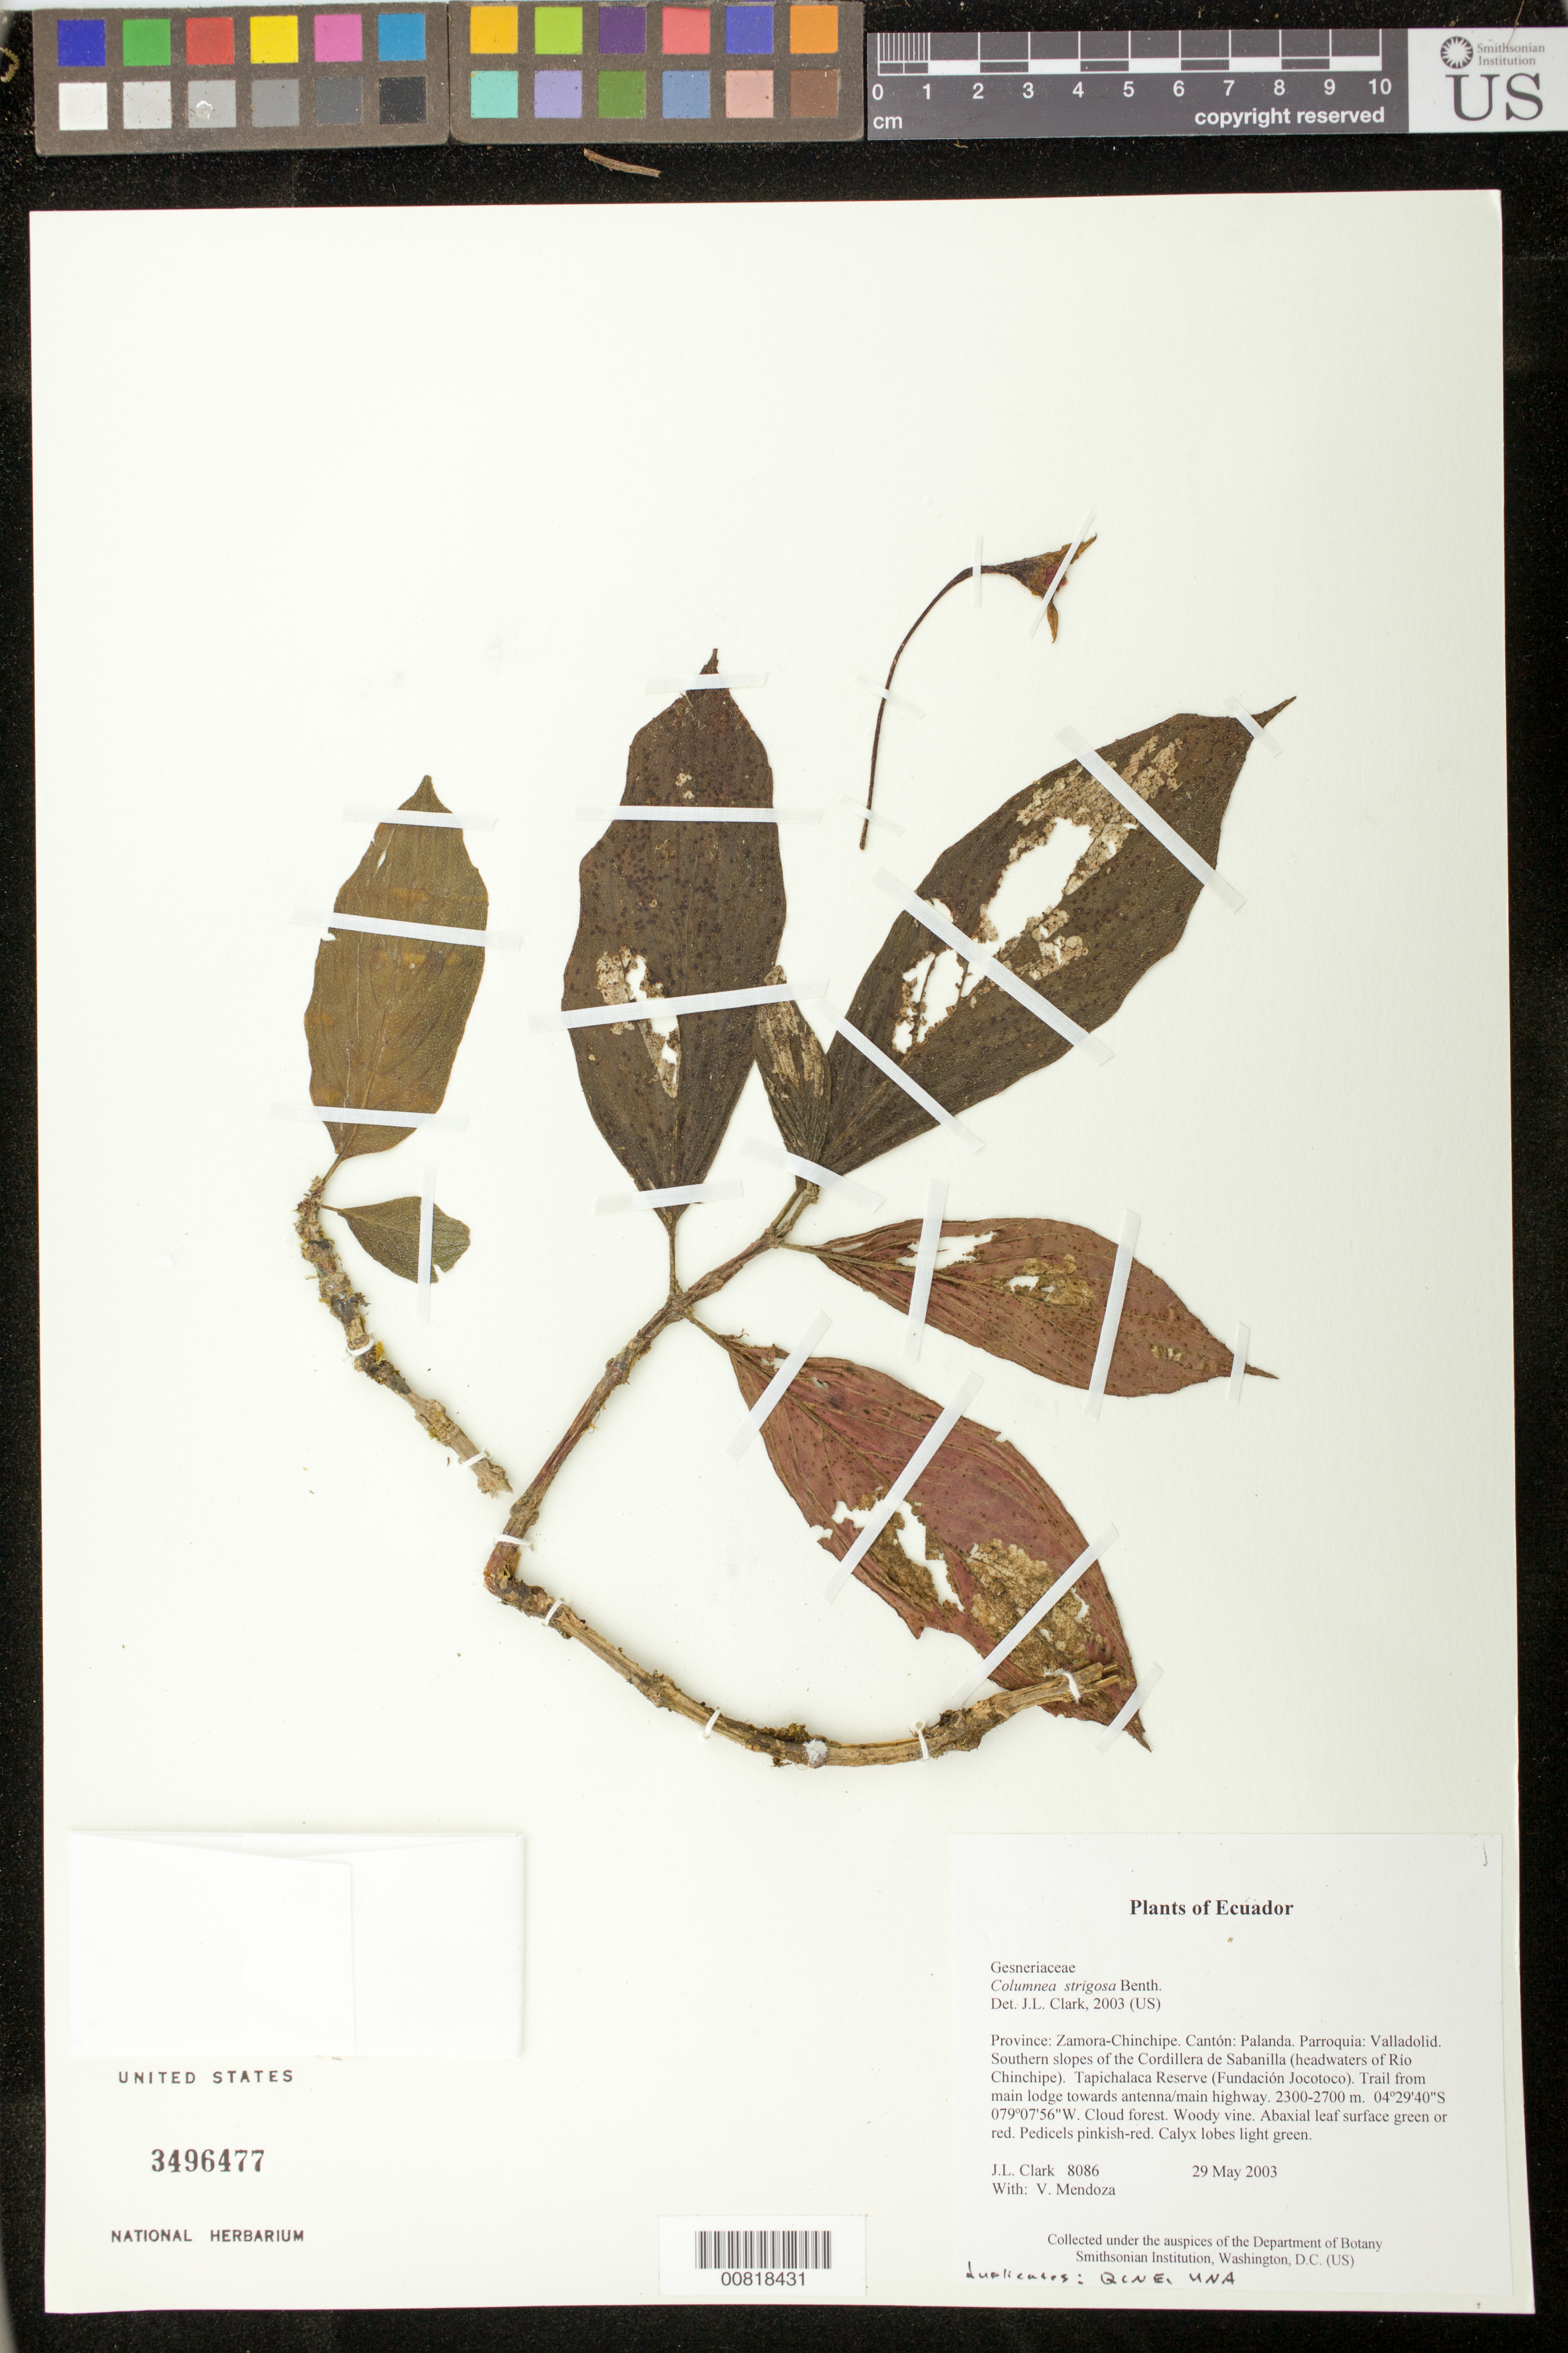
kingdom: Plantae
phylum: Tracheophyta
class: Magnoliopsida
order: Lamiales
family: Gesneriaceae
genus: Columnea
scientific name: Columnea strigosa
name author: Benth.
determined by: Clark, J. L., (SEL), The Marie Selby Botanical Garden (UNITED STATES)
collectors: J. L. Clark & V. Mendoza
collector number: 8086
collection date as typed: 29 May 2003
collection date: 2003-05-29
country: Ecuador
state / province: Zamora-Chinchipe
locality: Palanda. Parroquia: Valladolid. Southern slopes of the Cordillera de Sabanilla (headwaters of Río Chinchipe). Tapichalaca Reserve (Fundación Jocotoco). Trail from main lodge towards antenna/main highway.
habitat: Cloud forest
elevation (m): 2300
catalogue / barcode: US 3496477